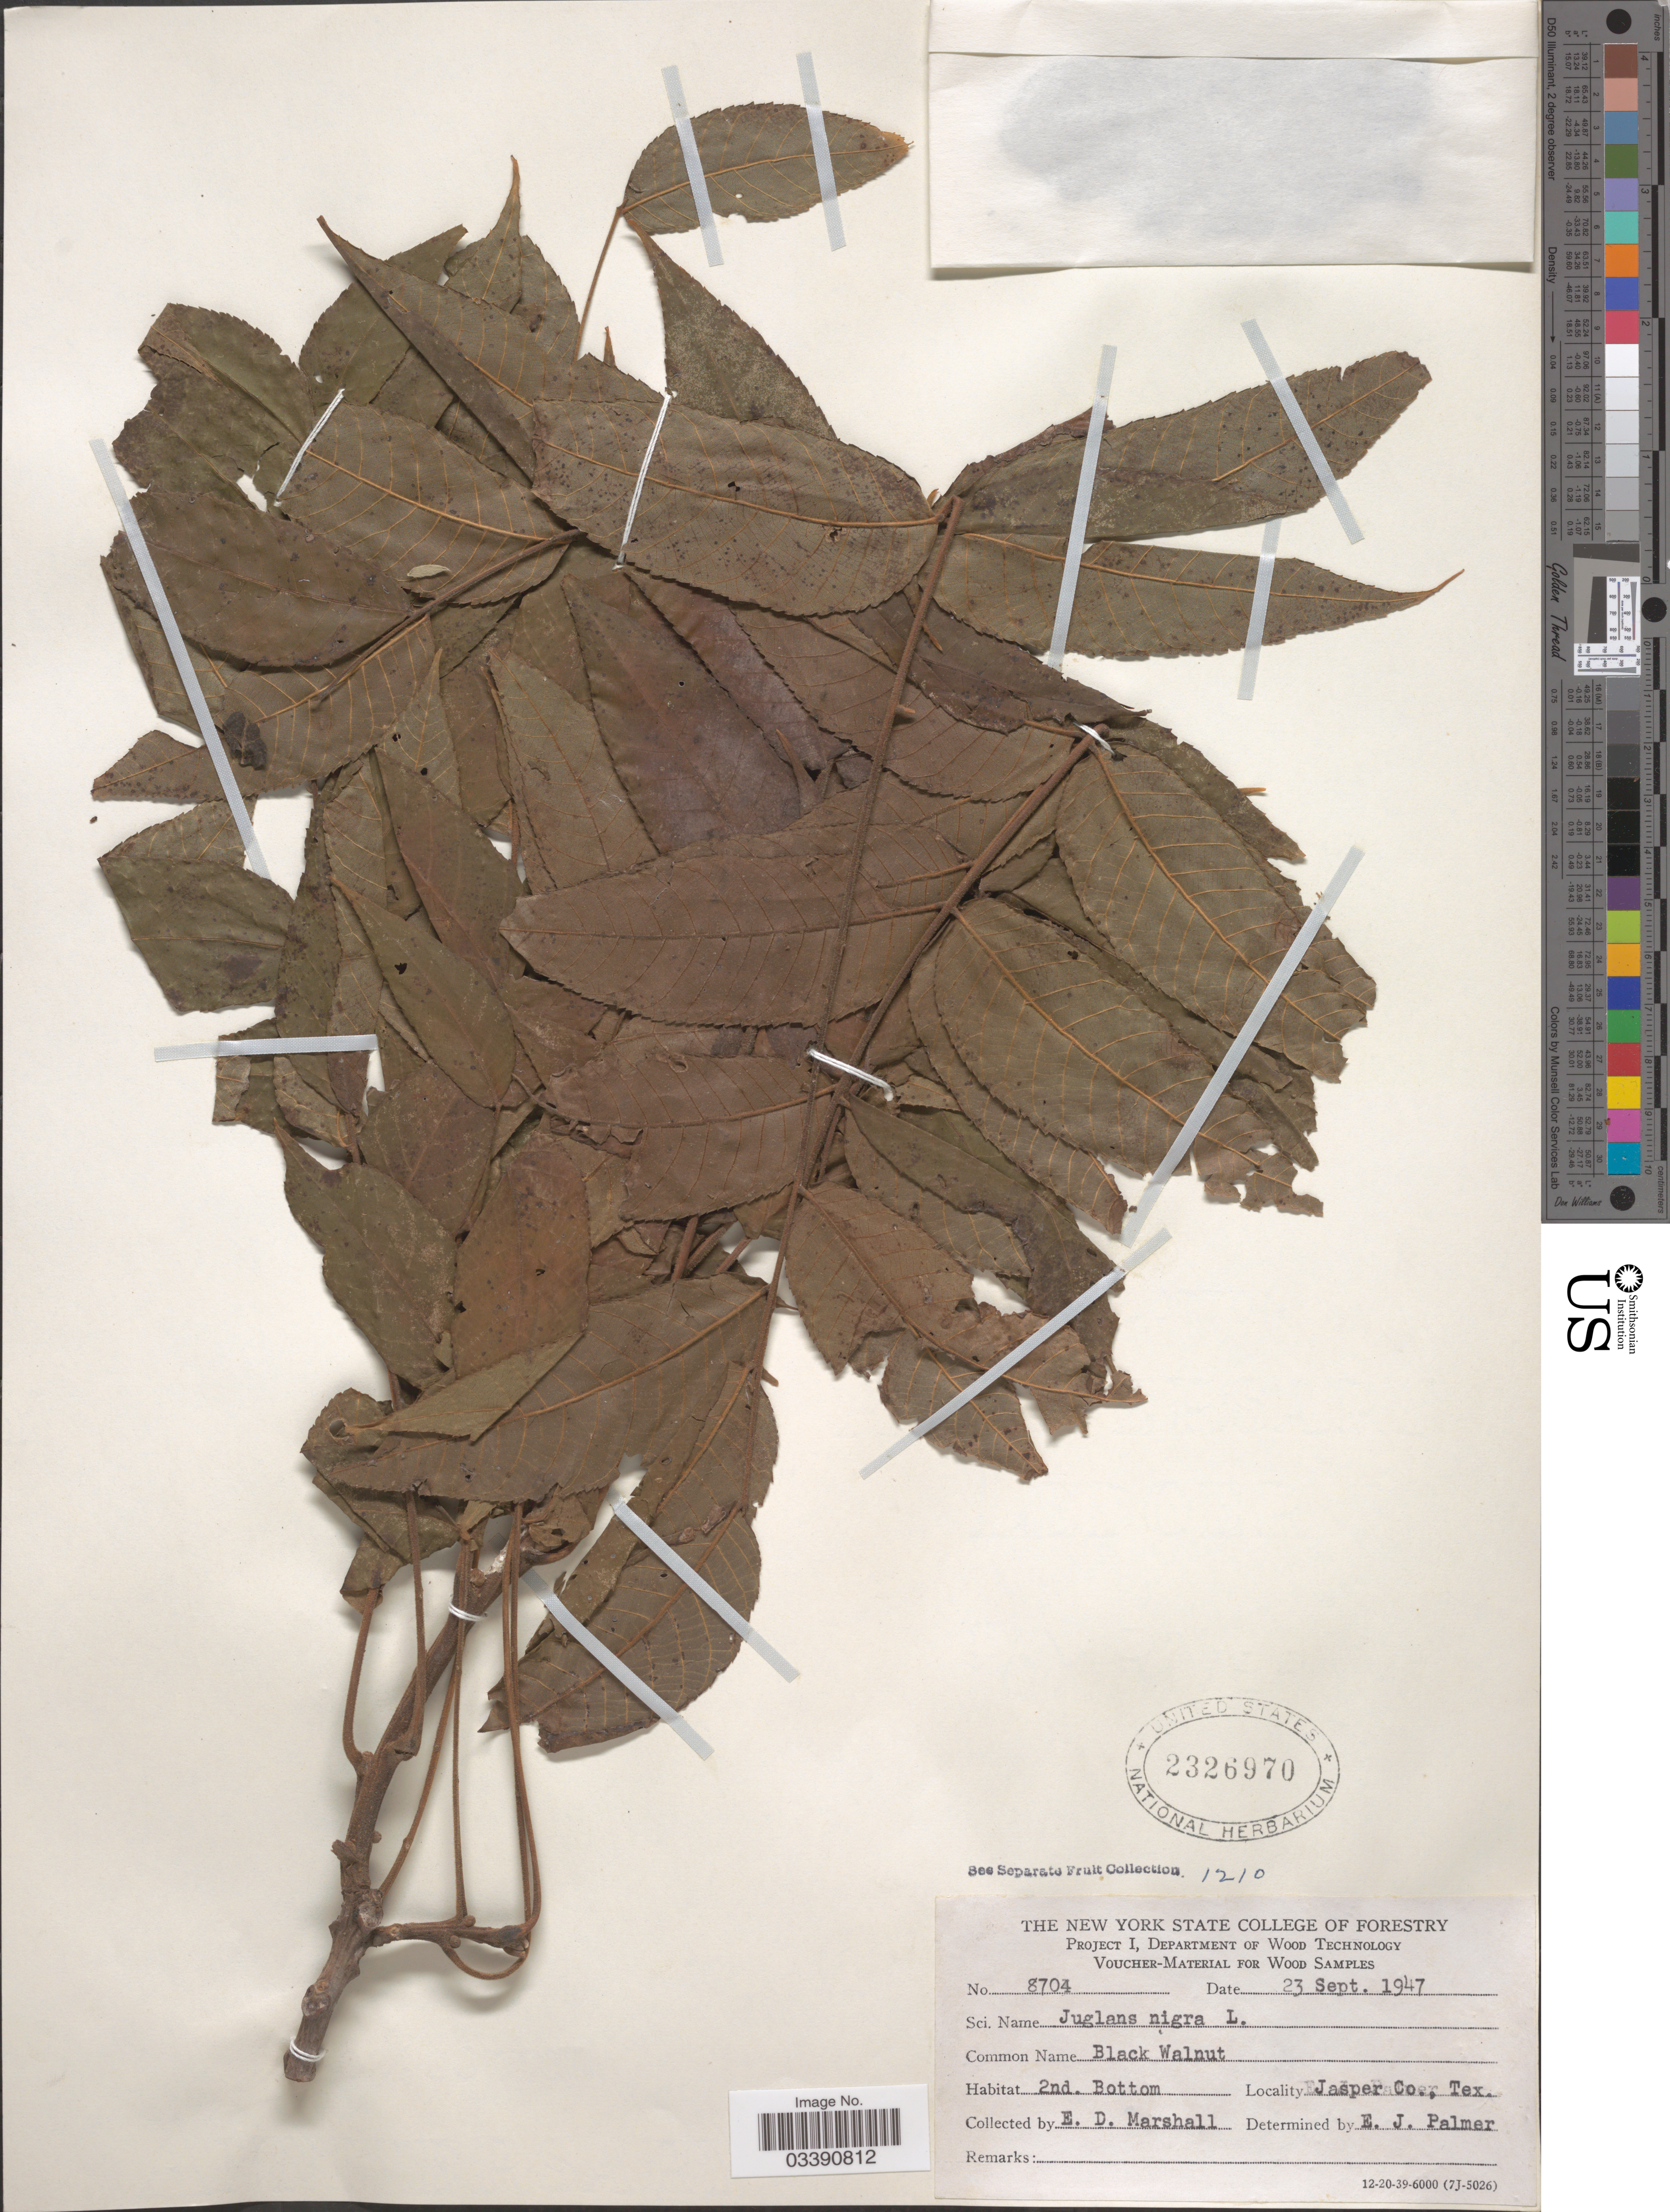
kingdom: Plantae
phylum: Tracheophyta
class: Magnoliopsida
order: Fagales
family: Juglandaceae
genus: Juglans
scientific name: Juglans nigra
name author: L.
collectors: E. D. Marshall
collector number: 8704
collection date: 1947-09-23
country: United States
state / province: Texas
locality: Jasper Co. 2nd. Bottom.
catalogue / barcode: US 2326970